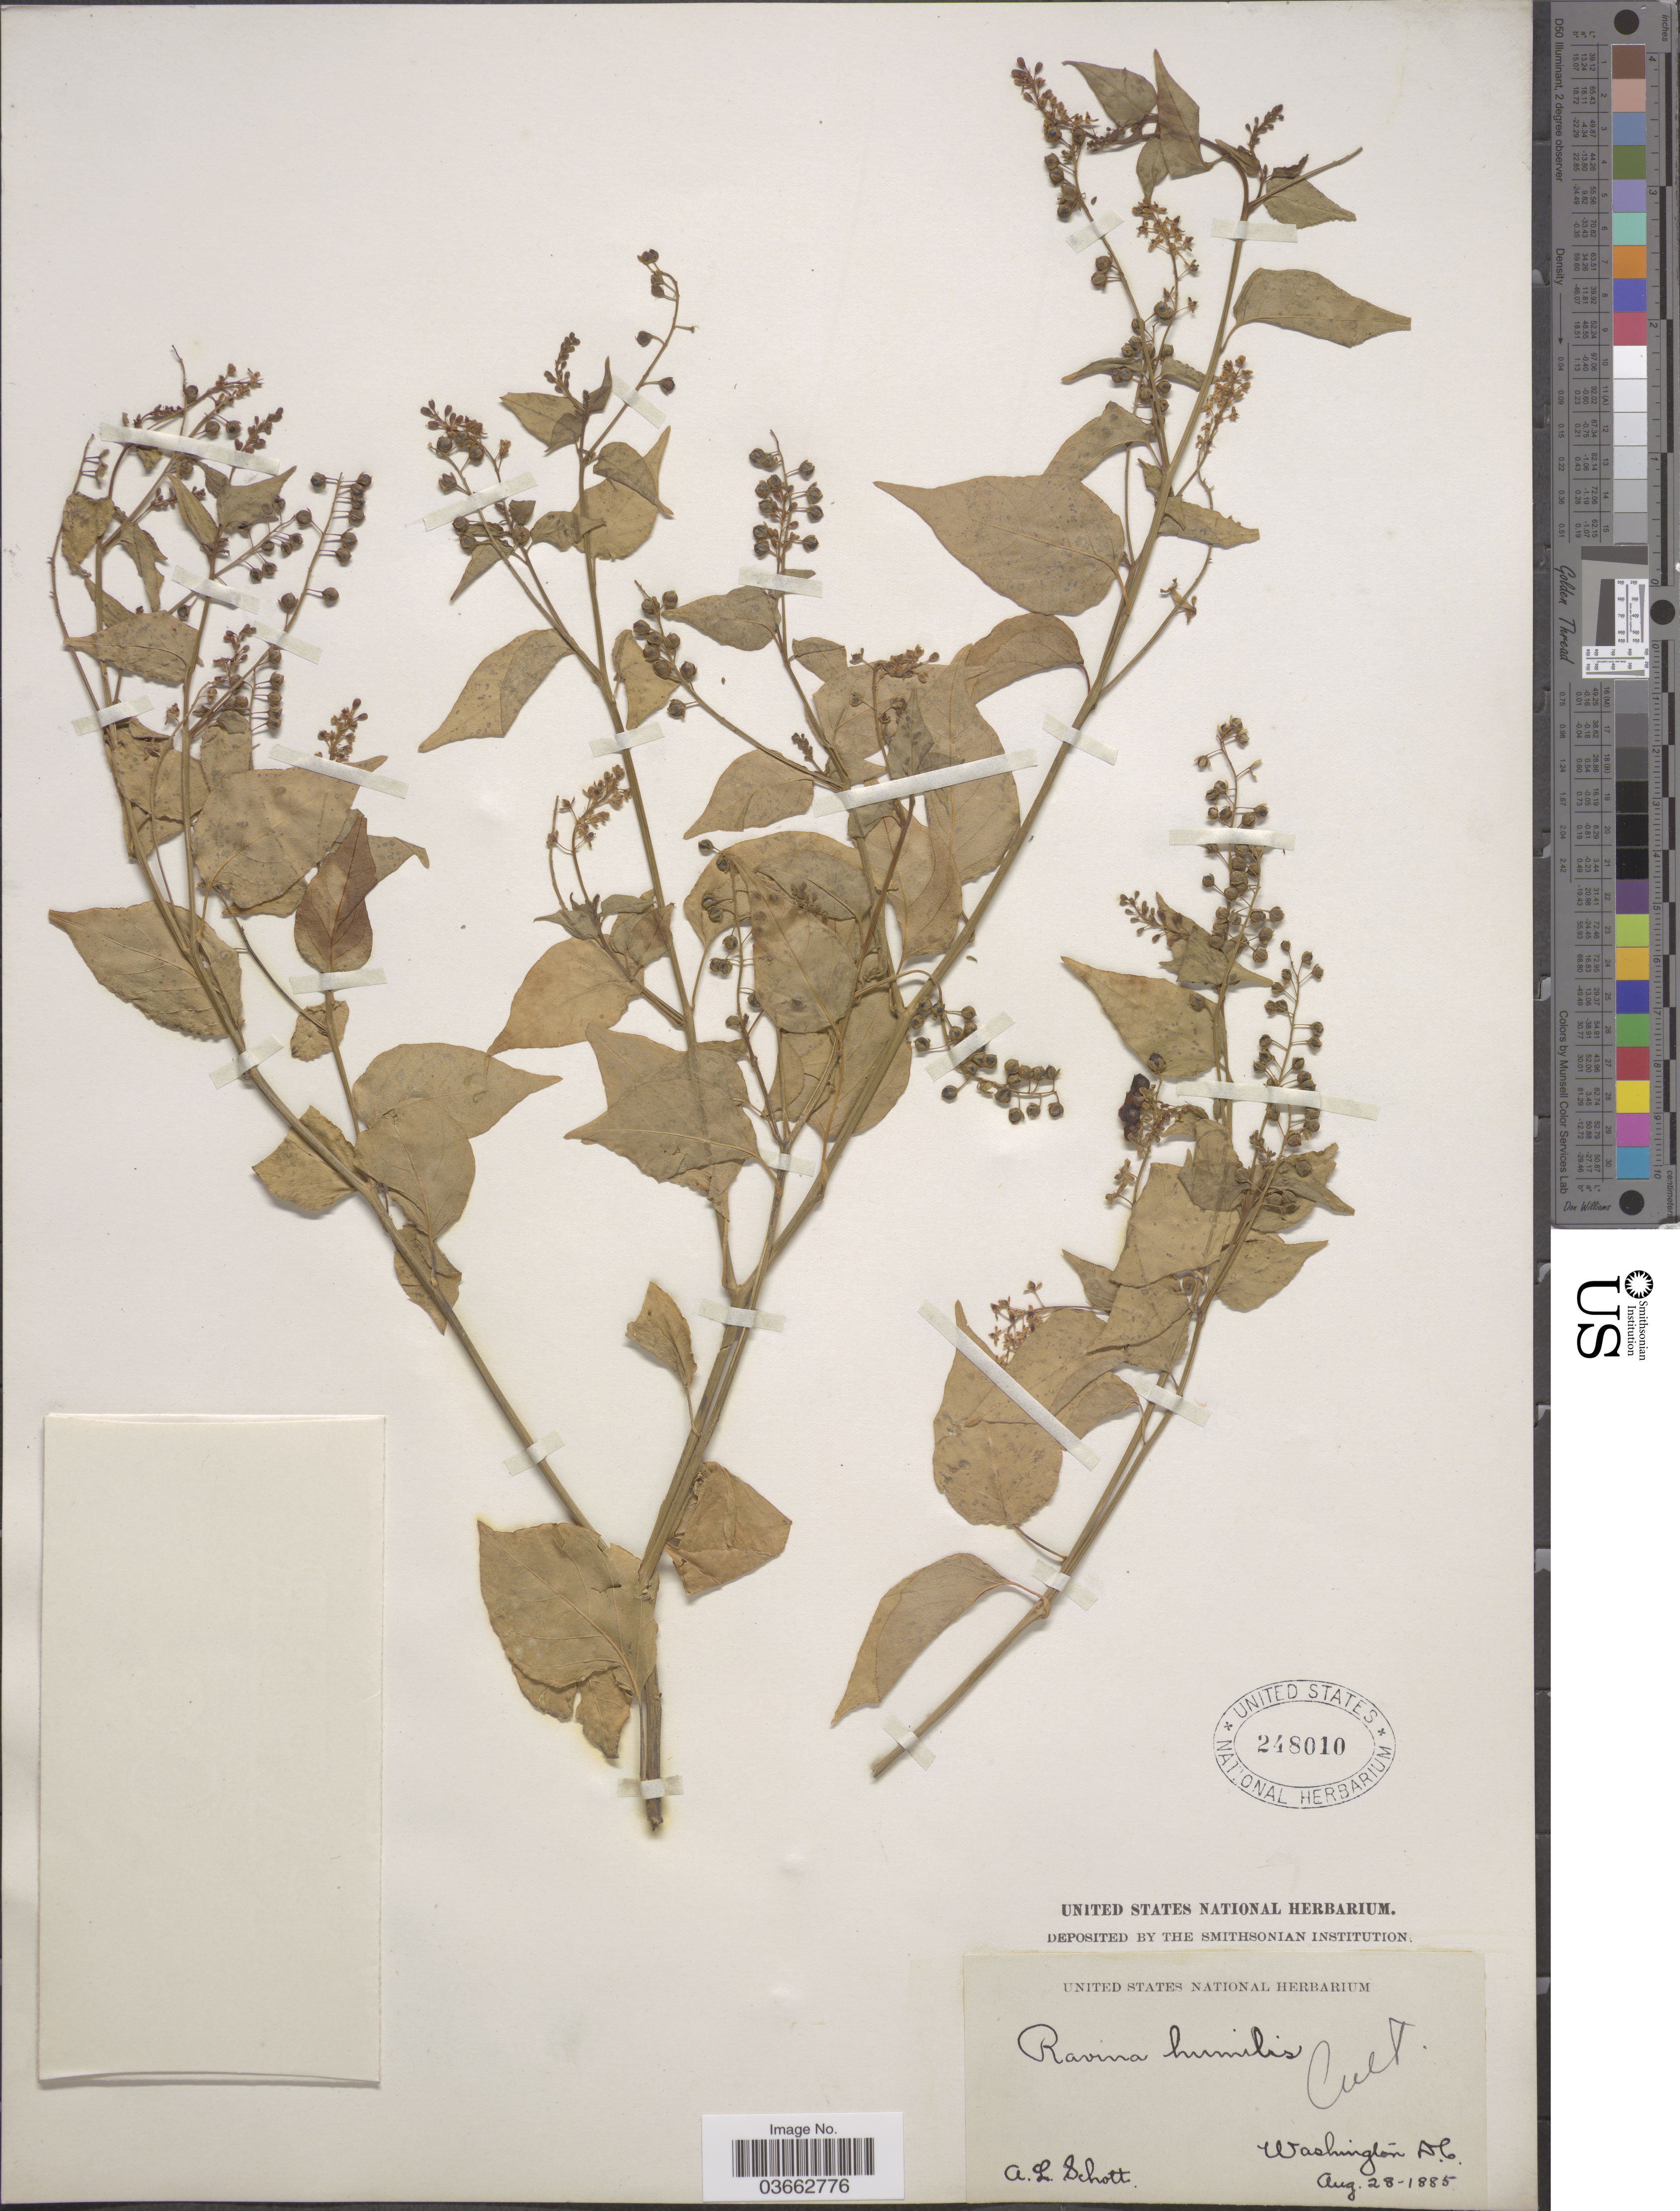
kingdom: Plantae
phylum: Tracheophyta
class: Magnoliopsida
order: Caryophyllales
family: Phytolaccaceae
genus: Rivina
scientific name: Rivina humilis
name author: L.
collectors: A. L. Schott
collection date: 1885-08-28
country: United States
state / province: District of Columbia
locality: Washington D.C.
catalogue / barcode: US 248010